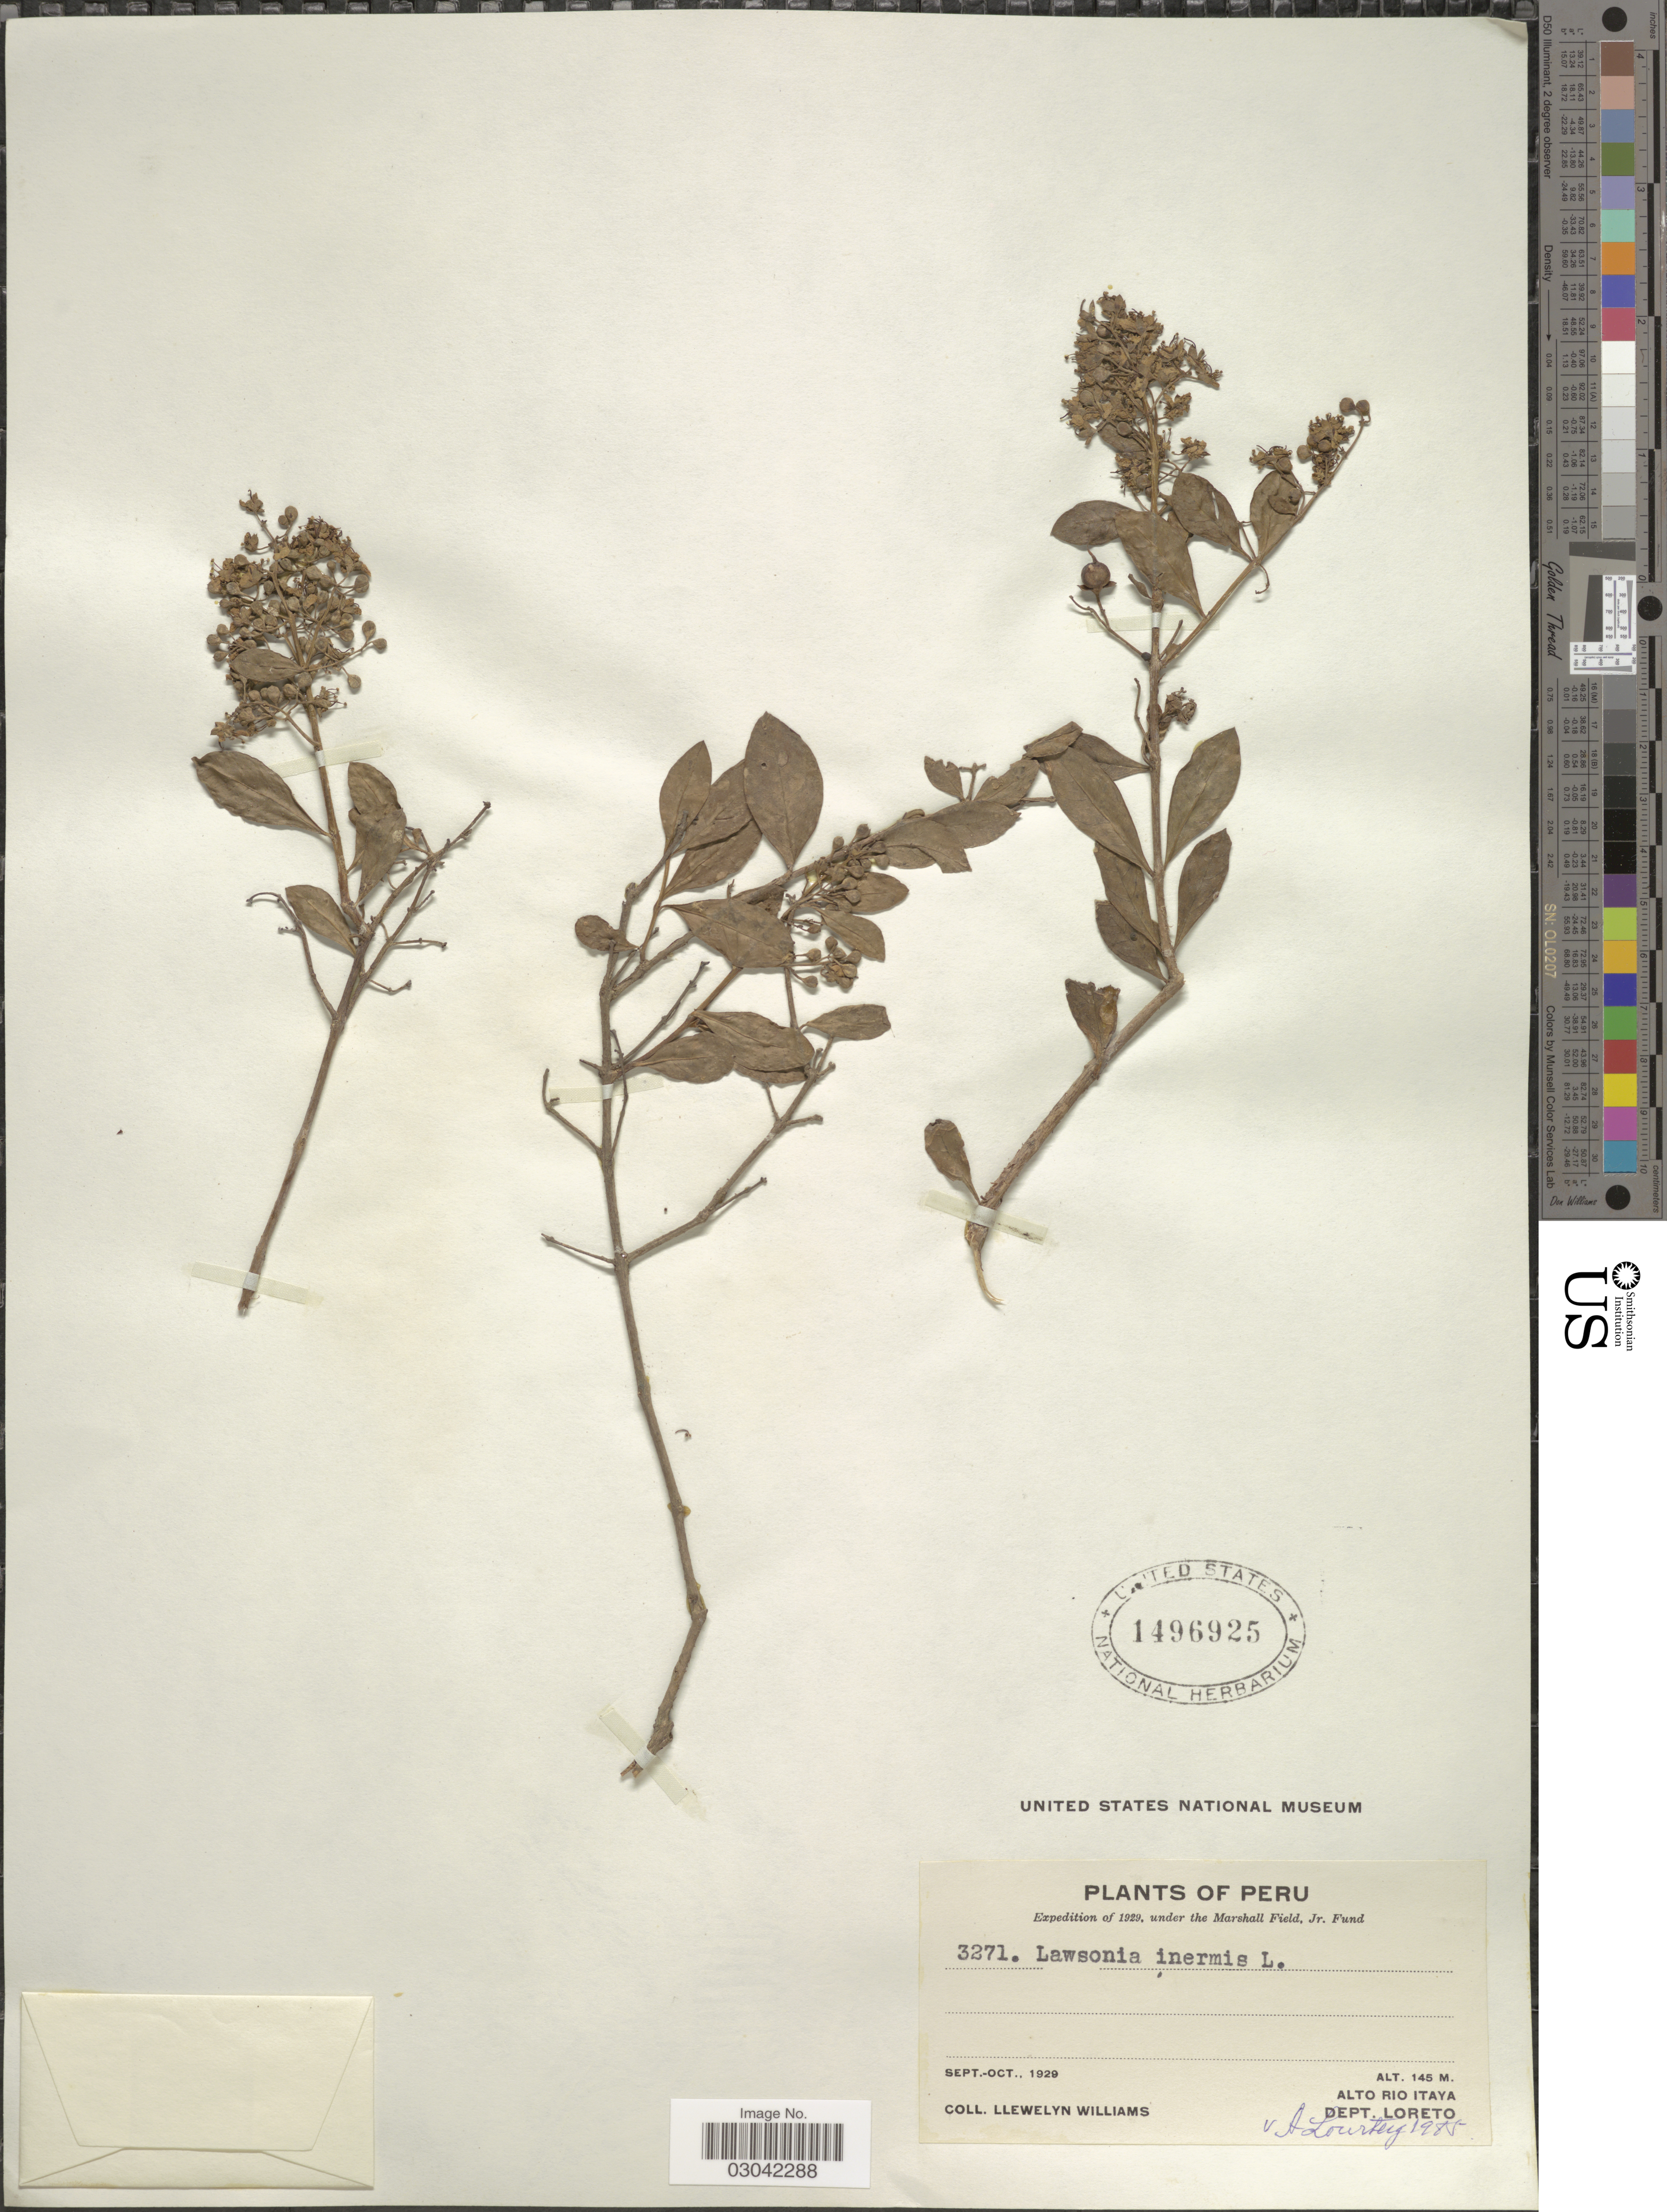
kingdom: Plantae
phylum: Tracheophyta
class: Magnoliopsida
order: Myrtales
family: Lythraceae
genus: Lawsonia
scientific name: Lawsonia inermis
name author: L.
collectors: Ll. Williams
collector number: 3271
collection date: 1929-09/1929-10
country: Peru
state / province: Loreto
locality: Alto Rio Itaya. Dept. Loreto.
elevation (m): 145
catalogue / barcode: US 1496925